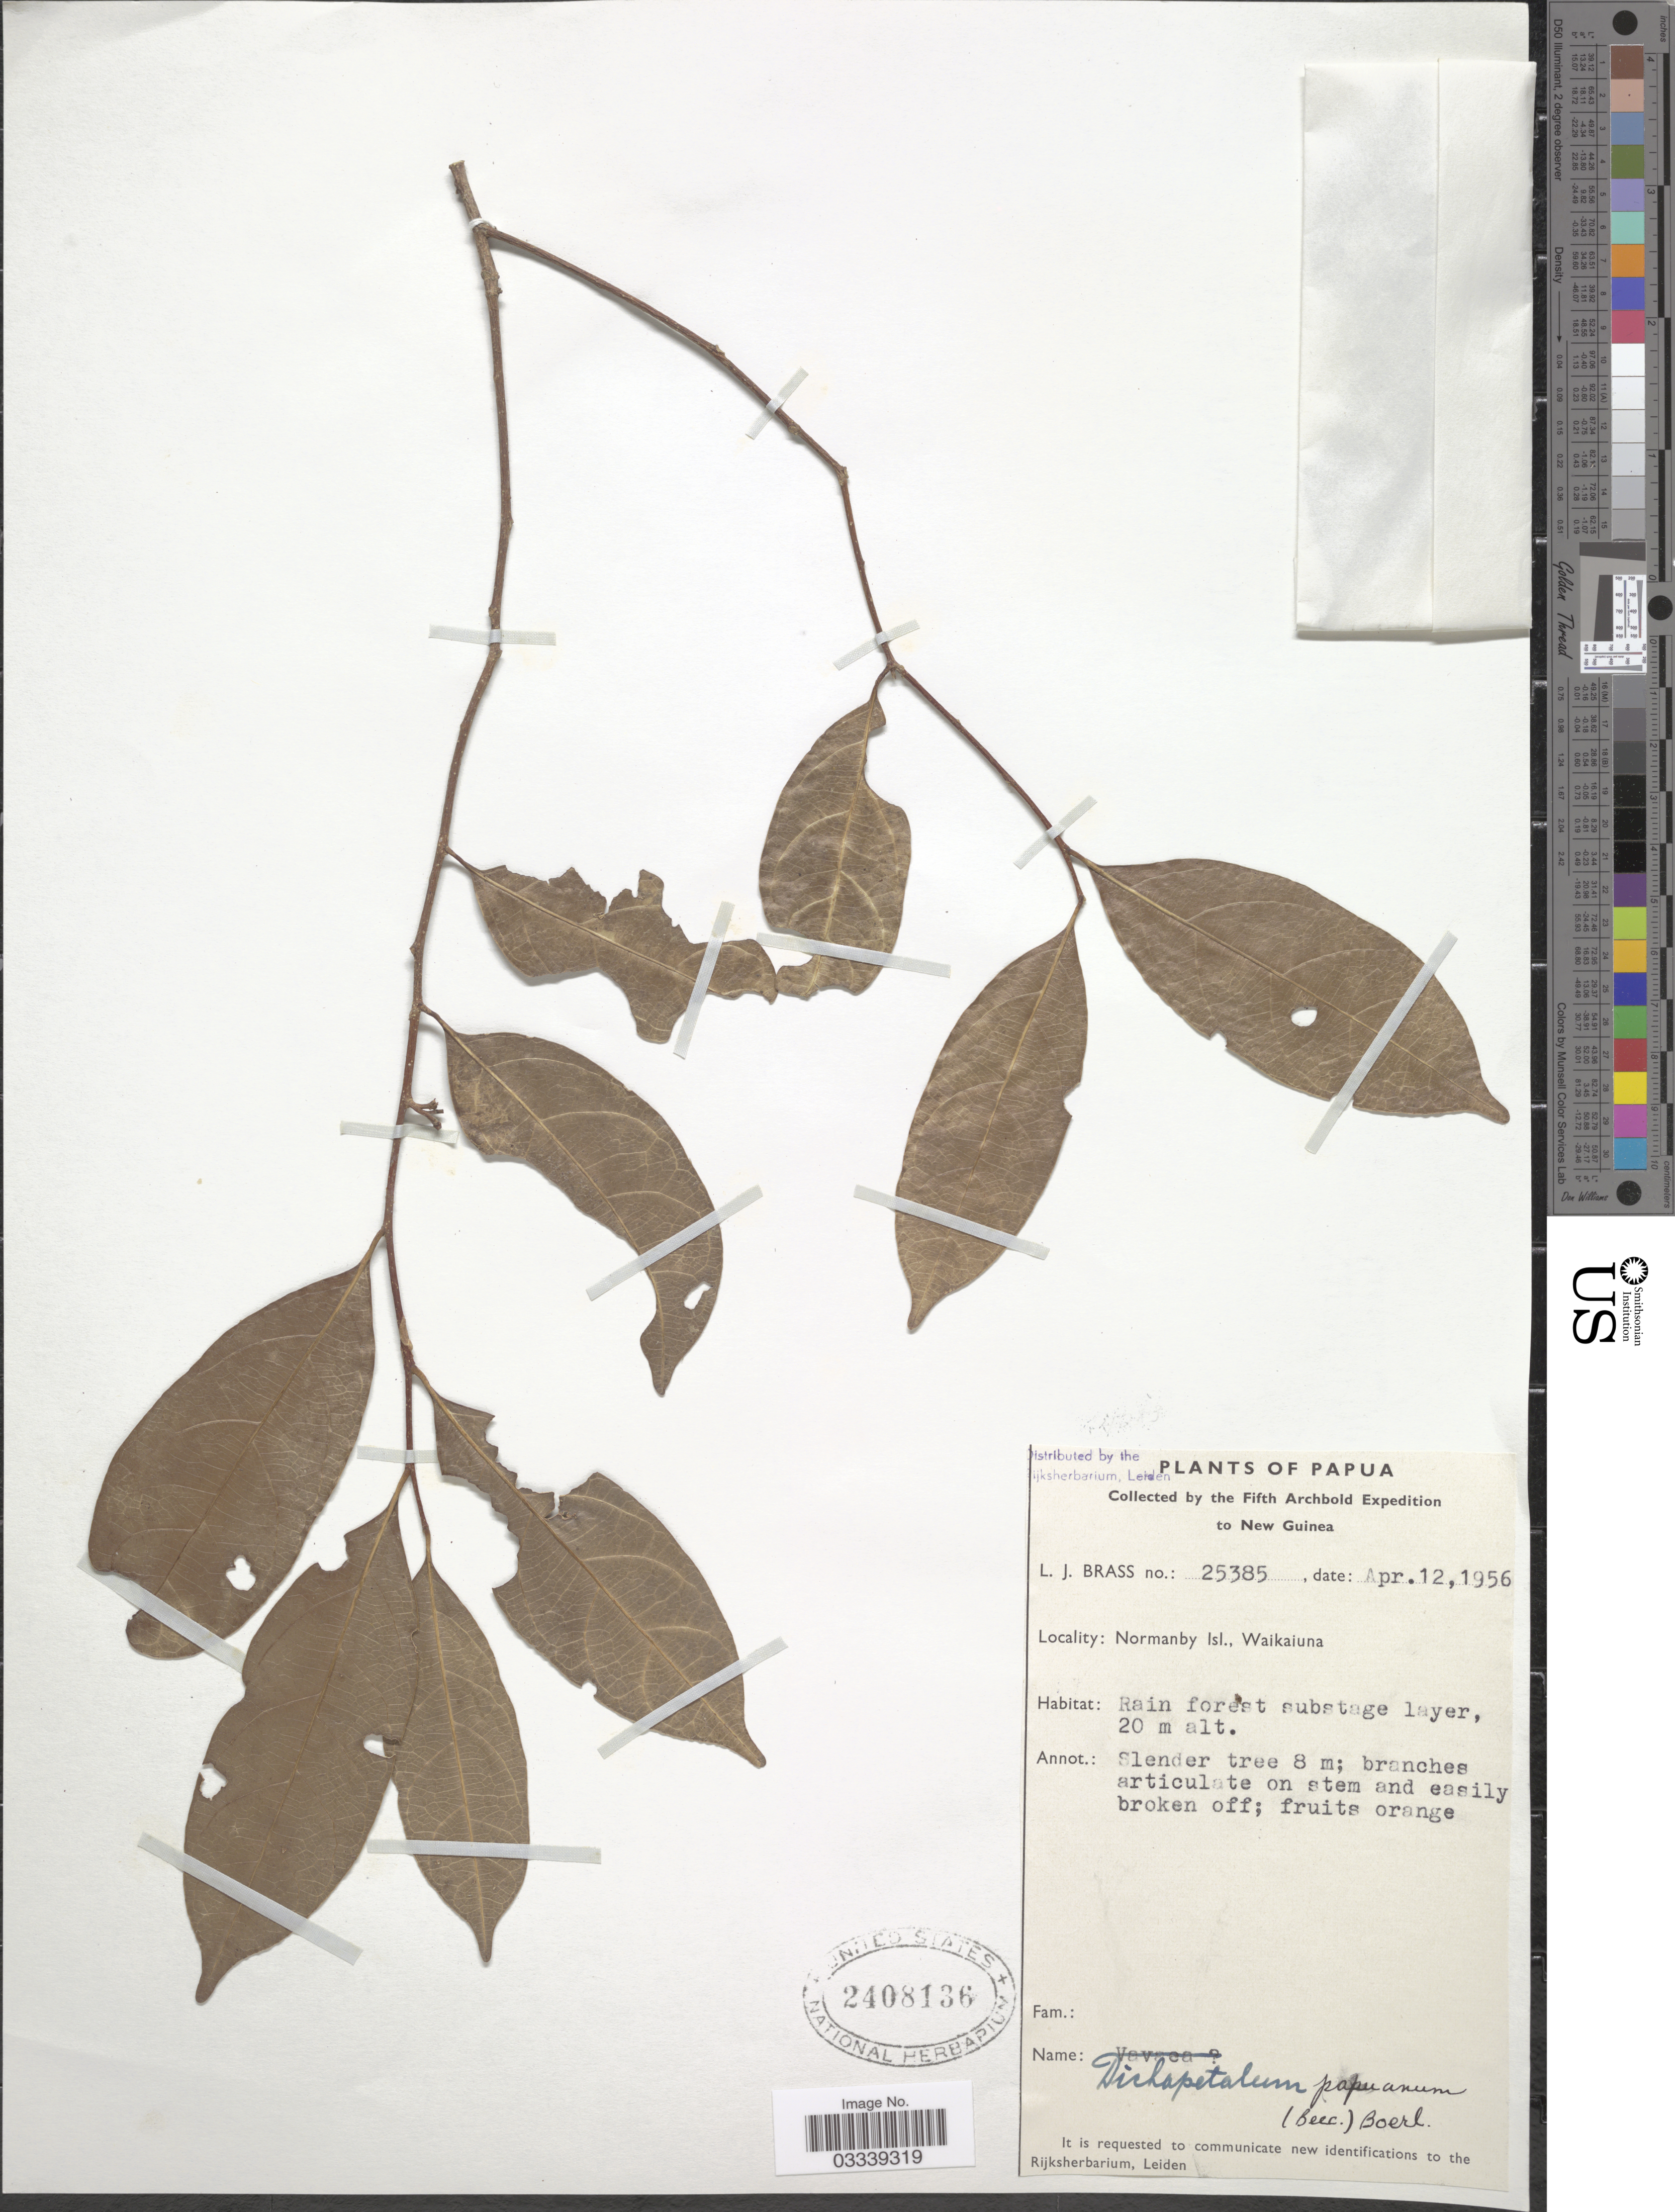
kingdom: Plantae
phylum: Tracheophyta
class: Magnoliopsida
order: Malpighiales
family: Dichapetalaceae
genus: Dichapetalum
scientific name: Dichapetalum papuanum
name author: (Becc.) Boerl.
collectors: L. J. Brass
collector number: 25385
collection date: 1956-04-12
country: Papua New Guinea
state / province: Milne Bay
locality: Papua, New Guinea, Normanby Isl., Waikaiuna.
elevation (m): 20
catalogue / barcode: US 2408136